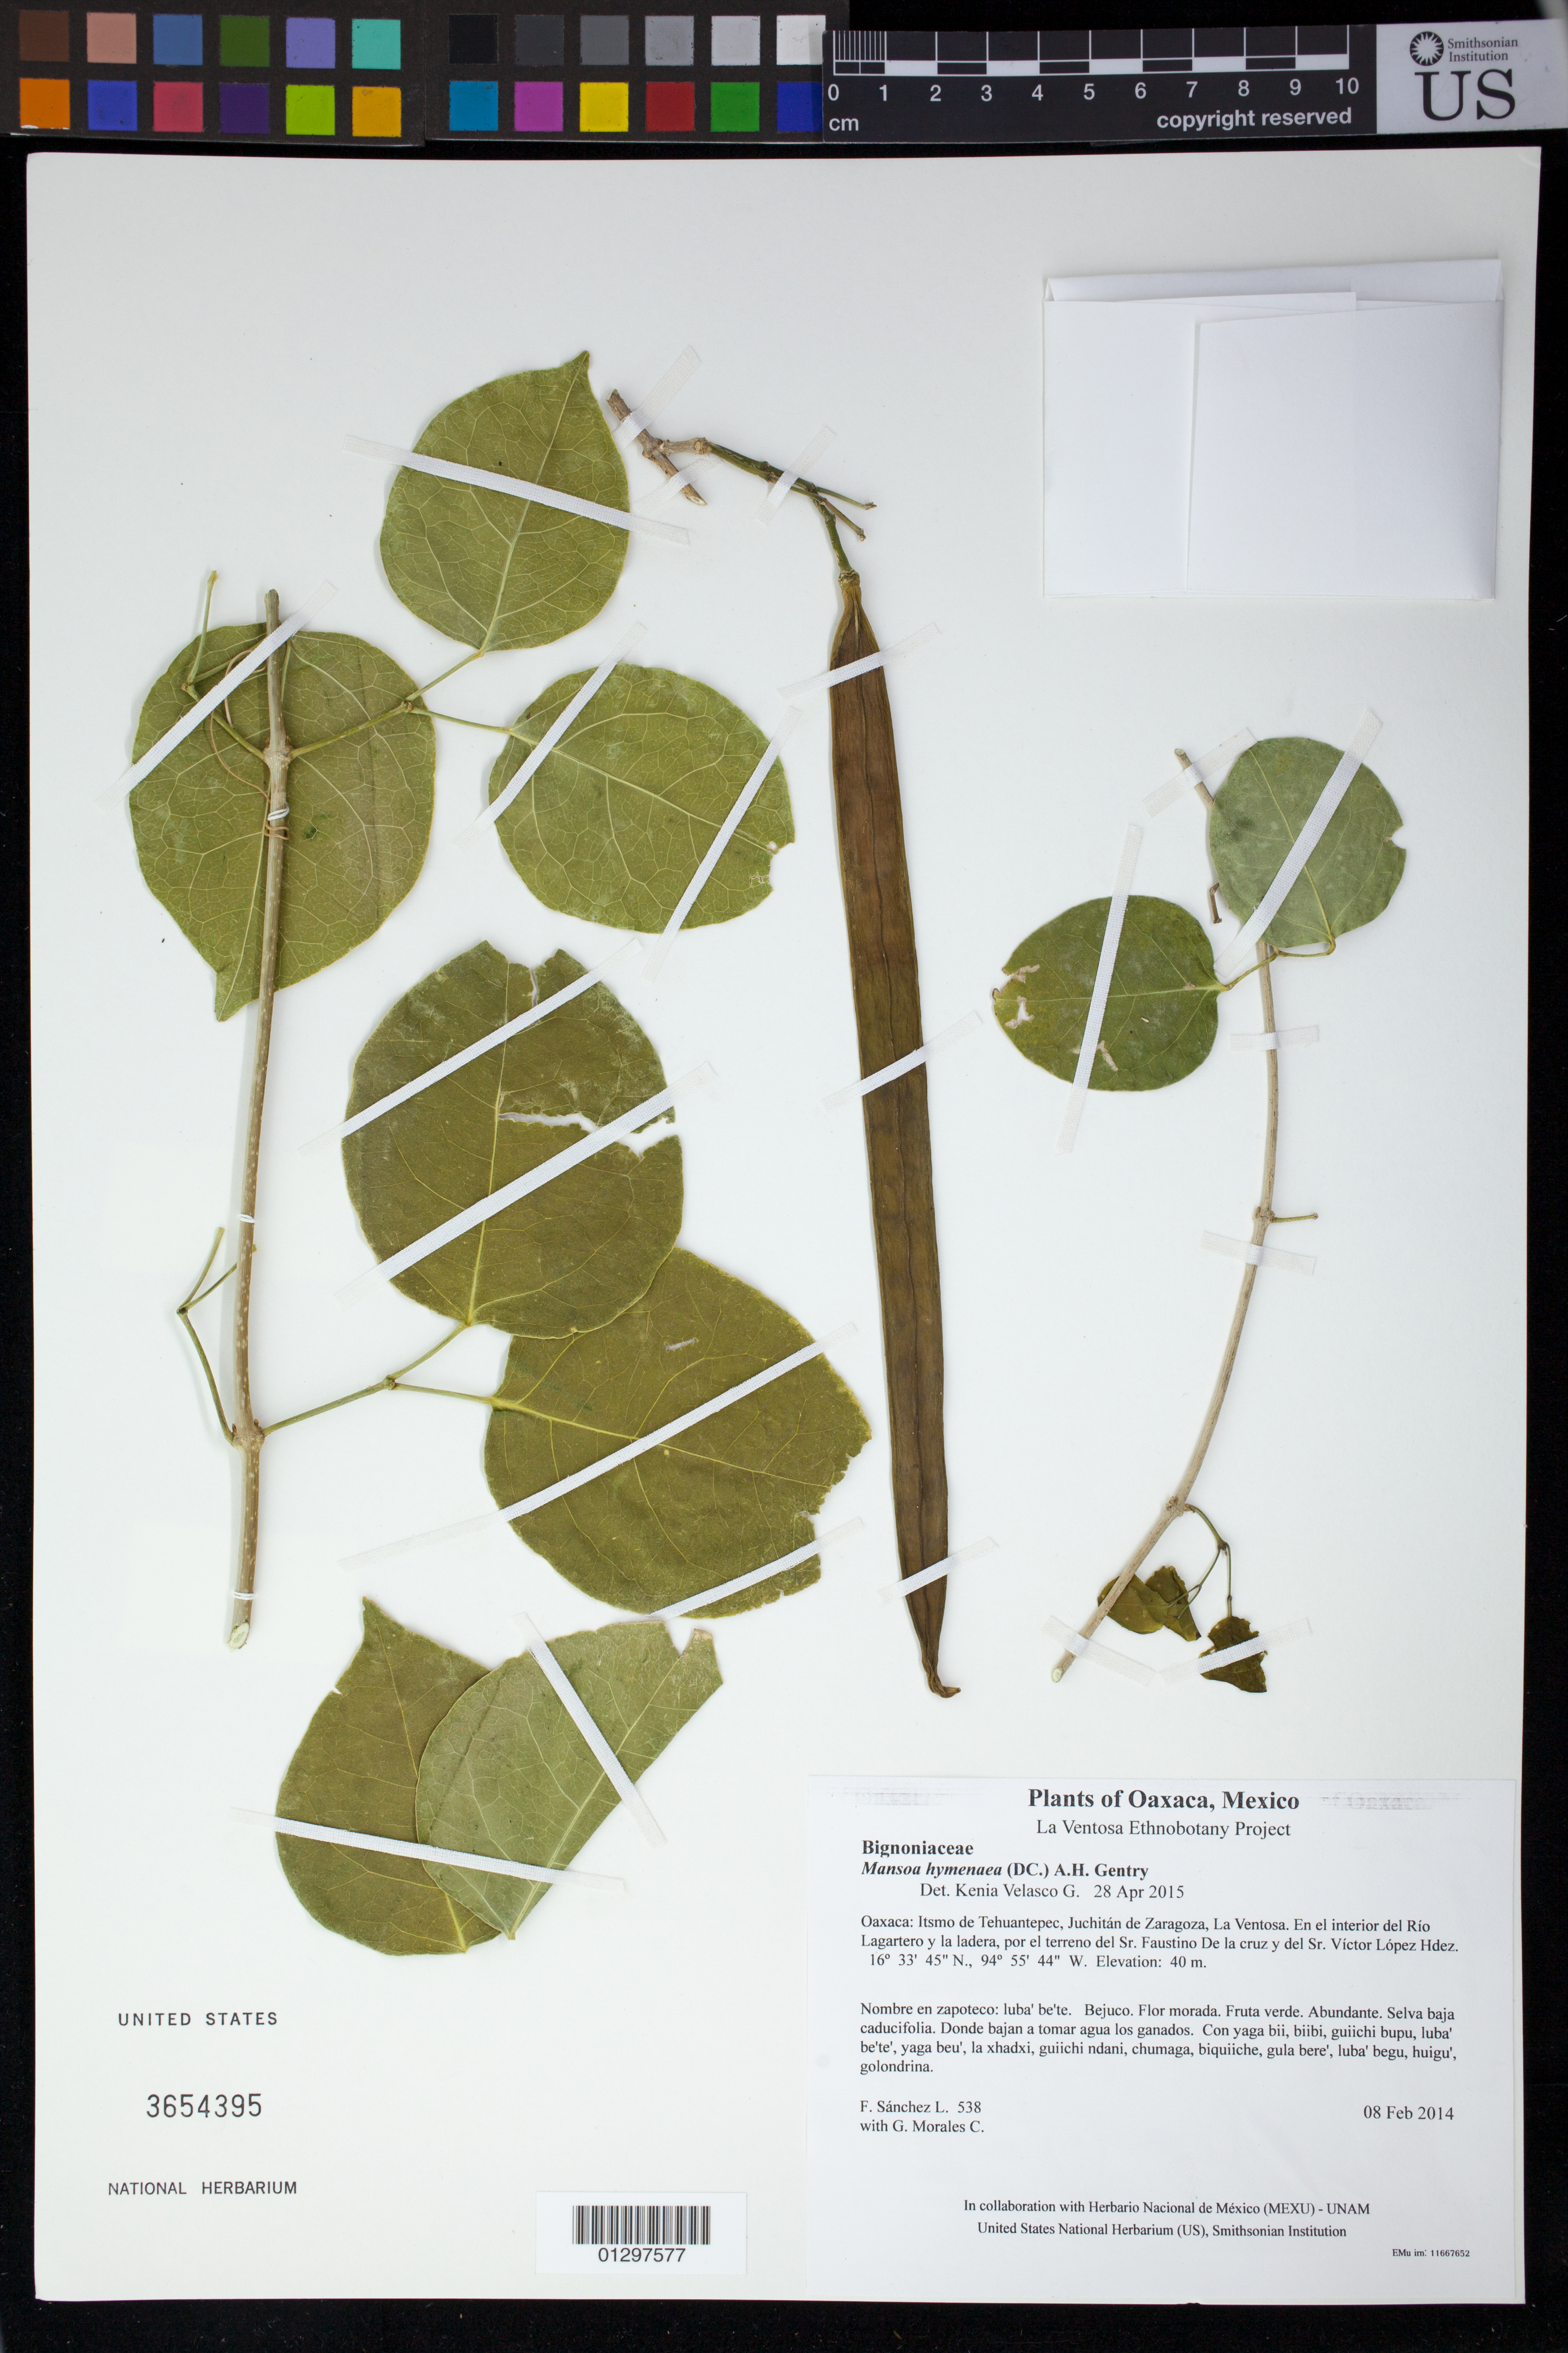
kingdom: Plantae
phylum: Tracheophyta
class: Magnoliopsida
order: Lamiales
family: Bignoniaceae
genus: Mansoa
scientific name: Mansoa hymenaea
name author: (DC.) A.H. Gentry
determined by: Velasco G., Kenia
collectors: F. Sánchez L. & G. Morales C.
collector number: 538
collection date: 2014-02-08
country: Mexico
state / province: Oaxaca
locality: Itsmo de Tehuantepec, Juchitán de Zaragoza, La Ventosa. En el interior del Río Lagartero y la ladera, por el terreno del Sr. Faustino De la cruz y del Sr. Víctor López Hdez.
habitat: Selva baja caducifolia. Donde bajan a tomar agua los ganados.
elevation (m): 40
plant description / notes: JEBOT, MEXU, SERO, US; Luba'. Guie' nagu. Cuaananaxhi naga'. Stale.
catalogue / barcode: US 3654395